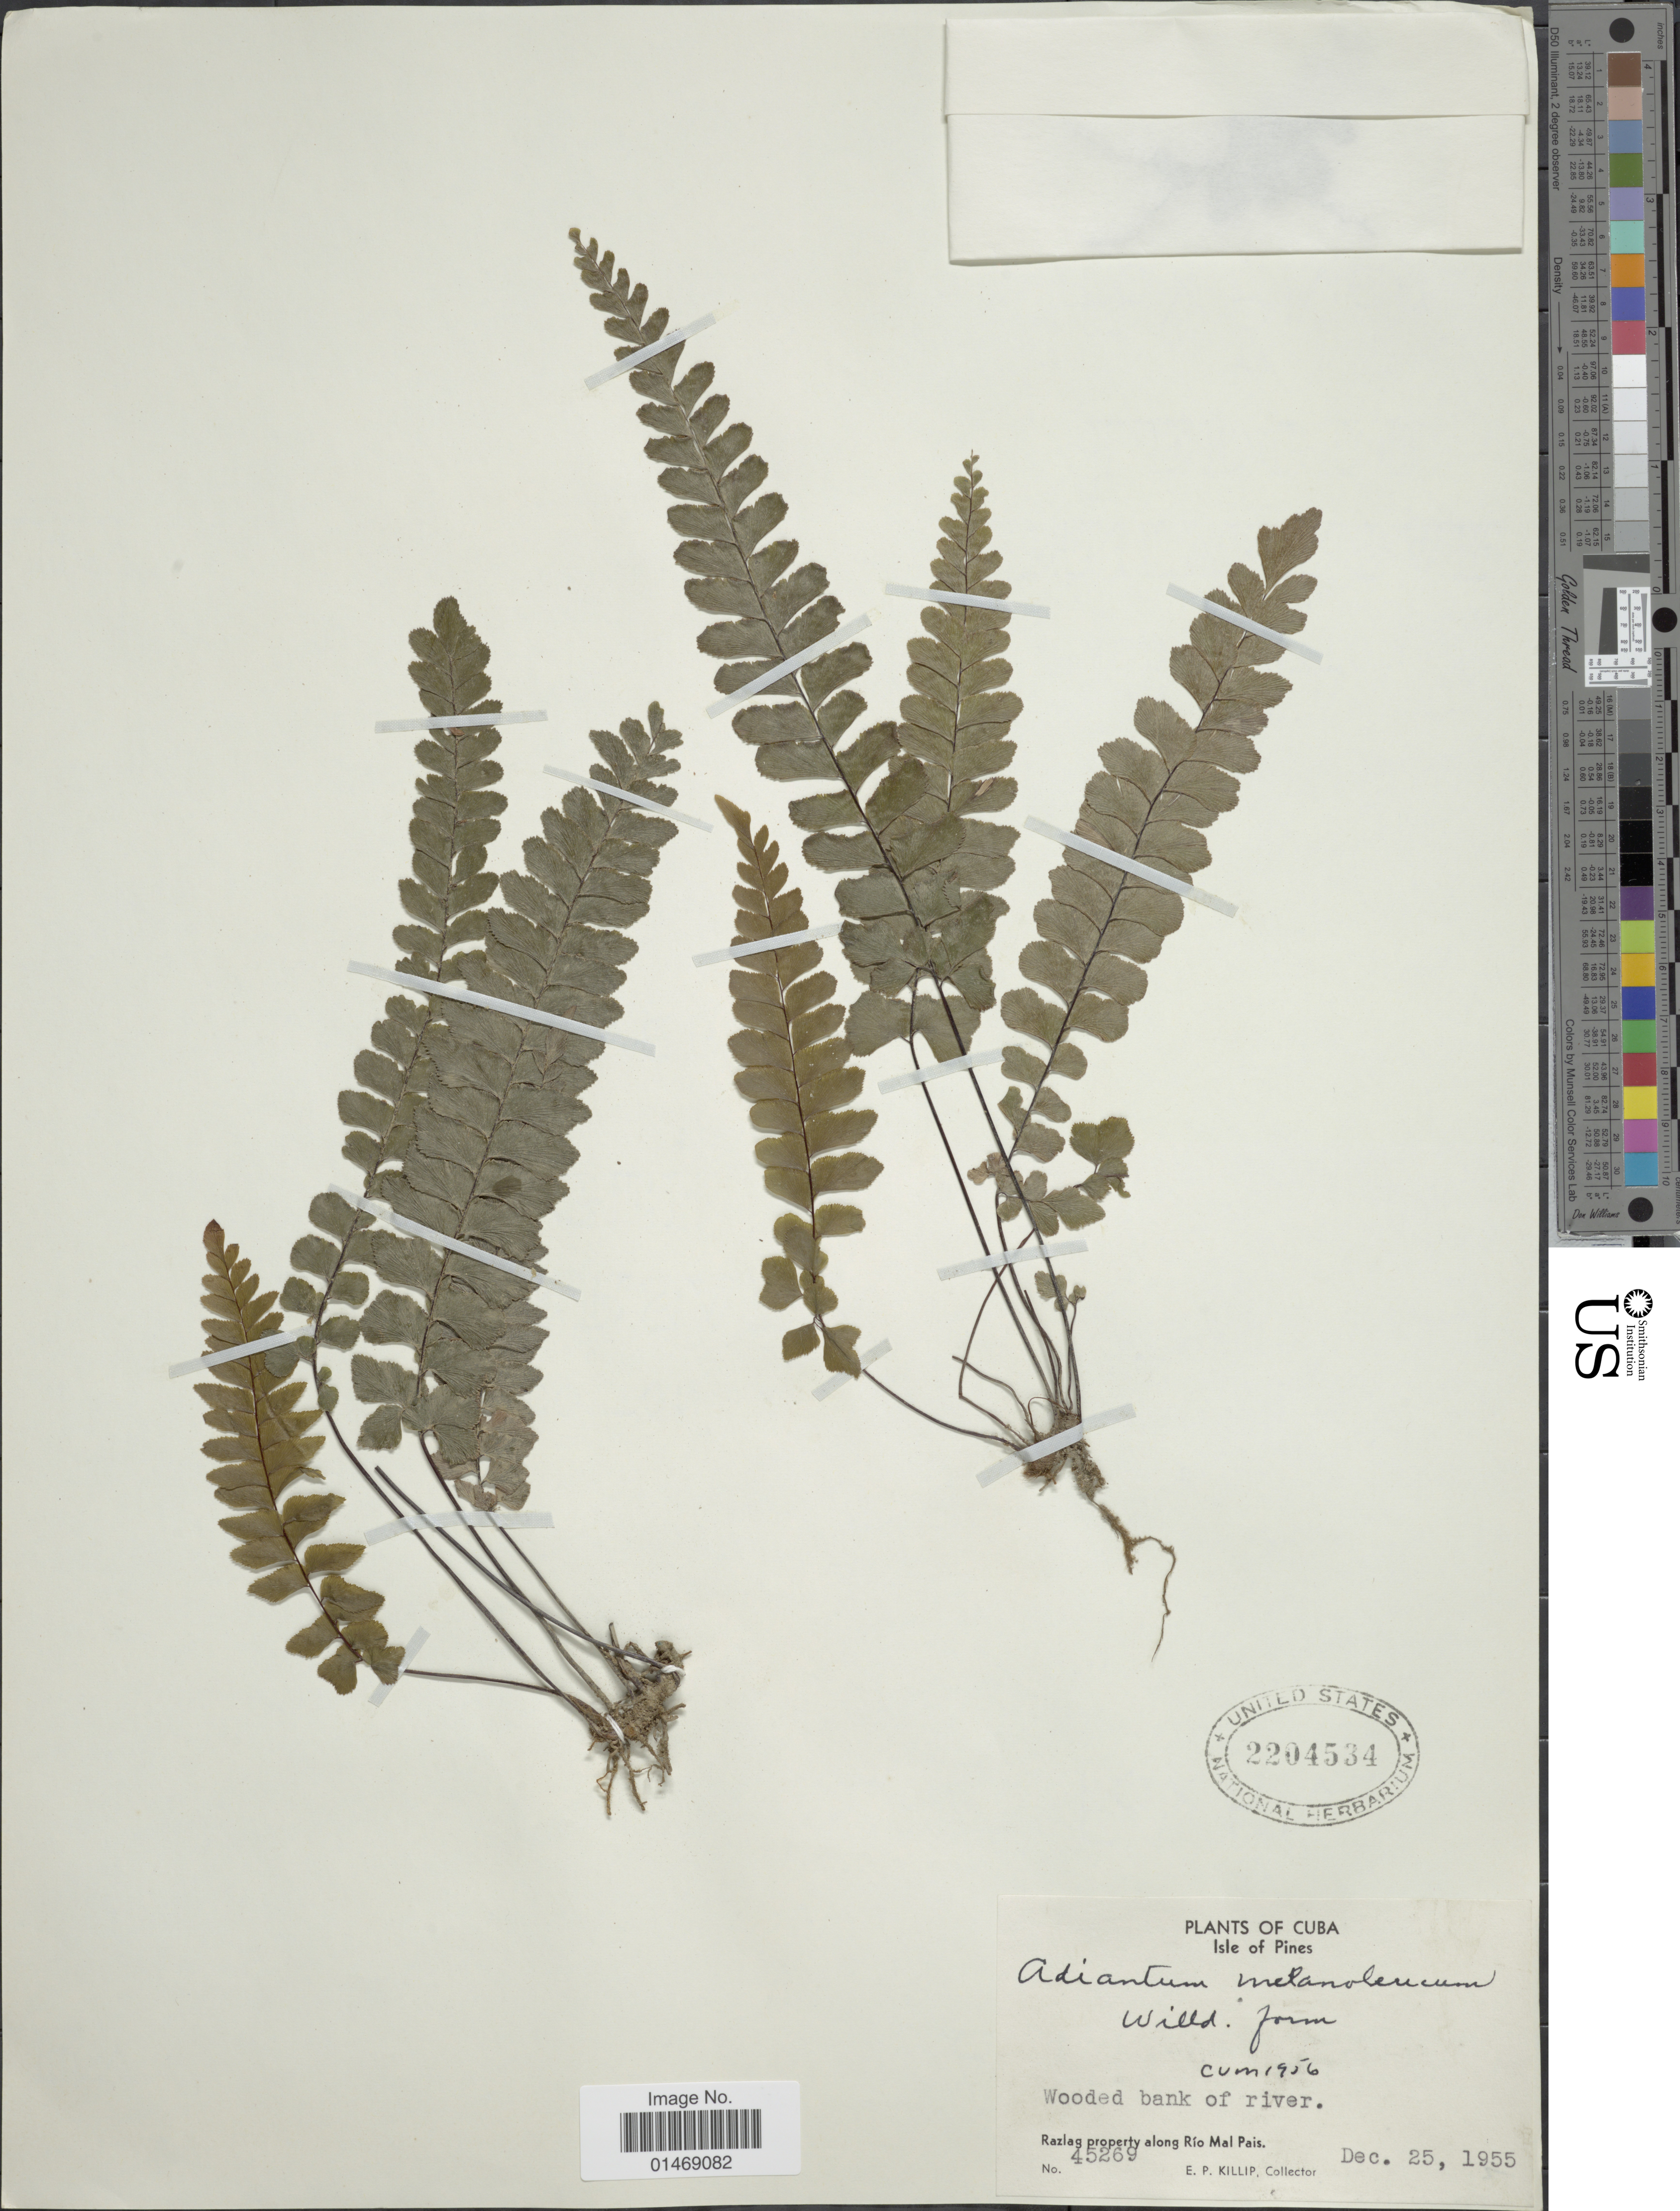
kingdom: Plantae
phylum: Tracheophyta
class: Polypodiopsida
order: Polypodiales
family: Pteridaceae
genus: Adiantum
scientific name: Adiantum melanoleucum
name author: Willd.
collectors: E. P. Killip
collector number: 45269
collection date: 1955-12-25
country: Cuba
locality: Isle of Pines, Wooded bank of river, Razlag property along Río Mal Pais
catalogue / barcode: US 2204534